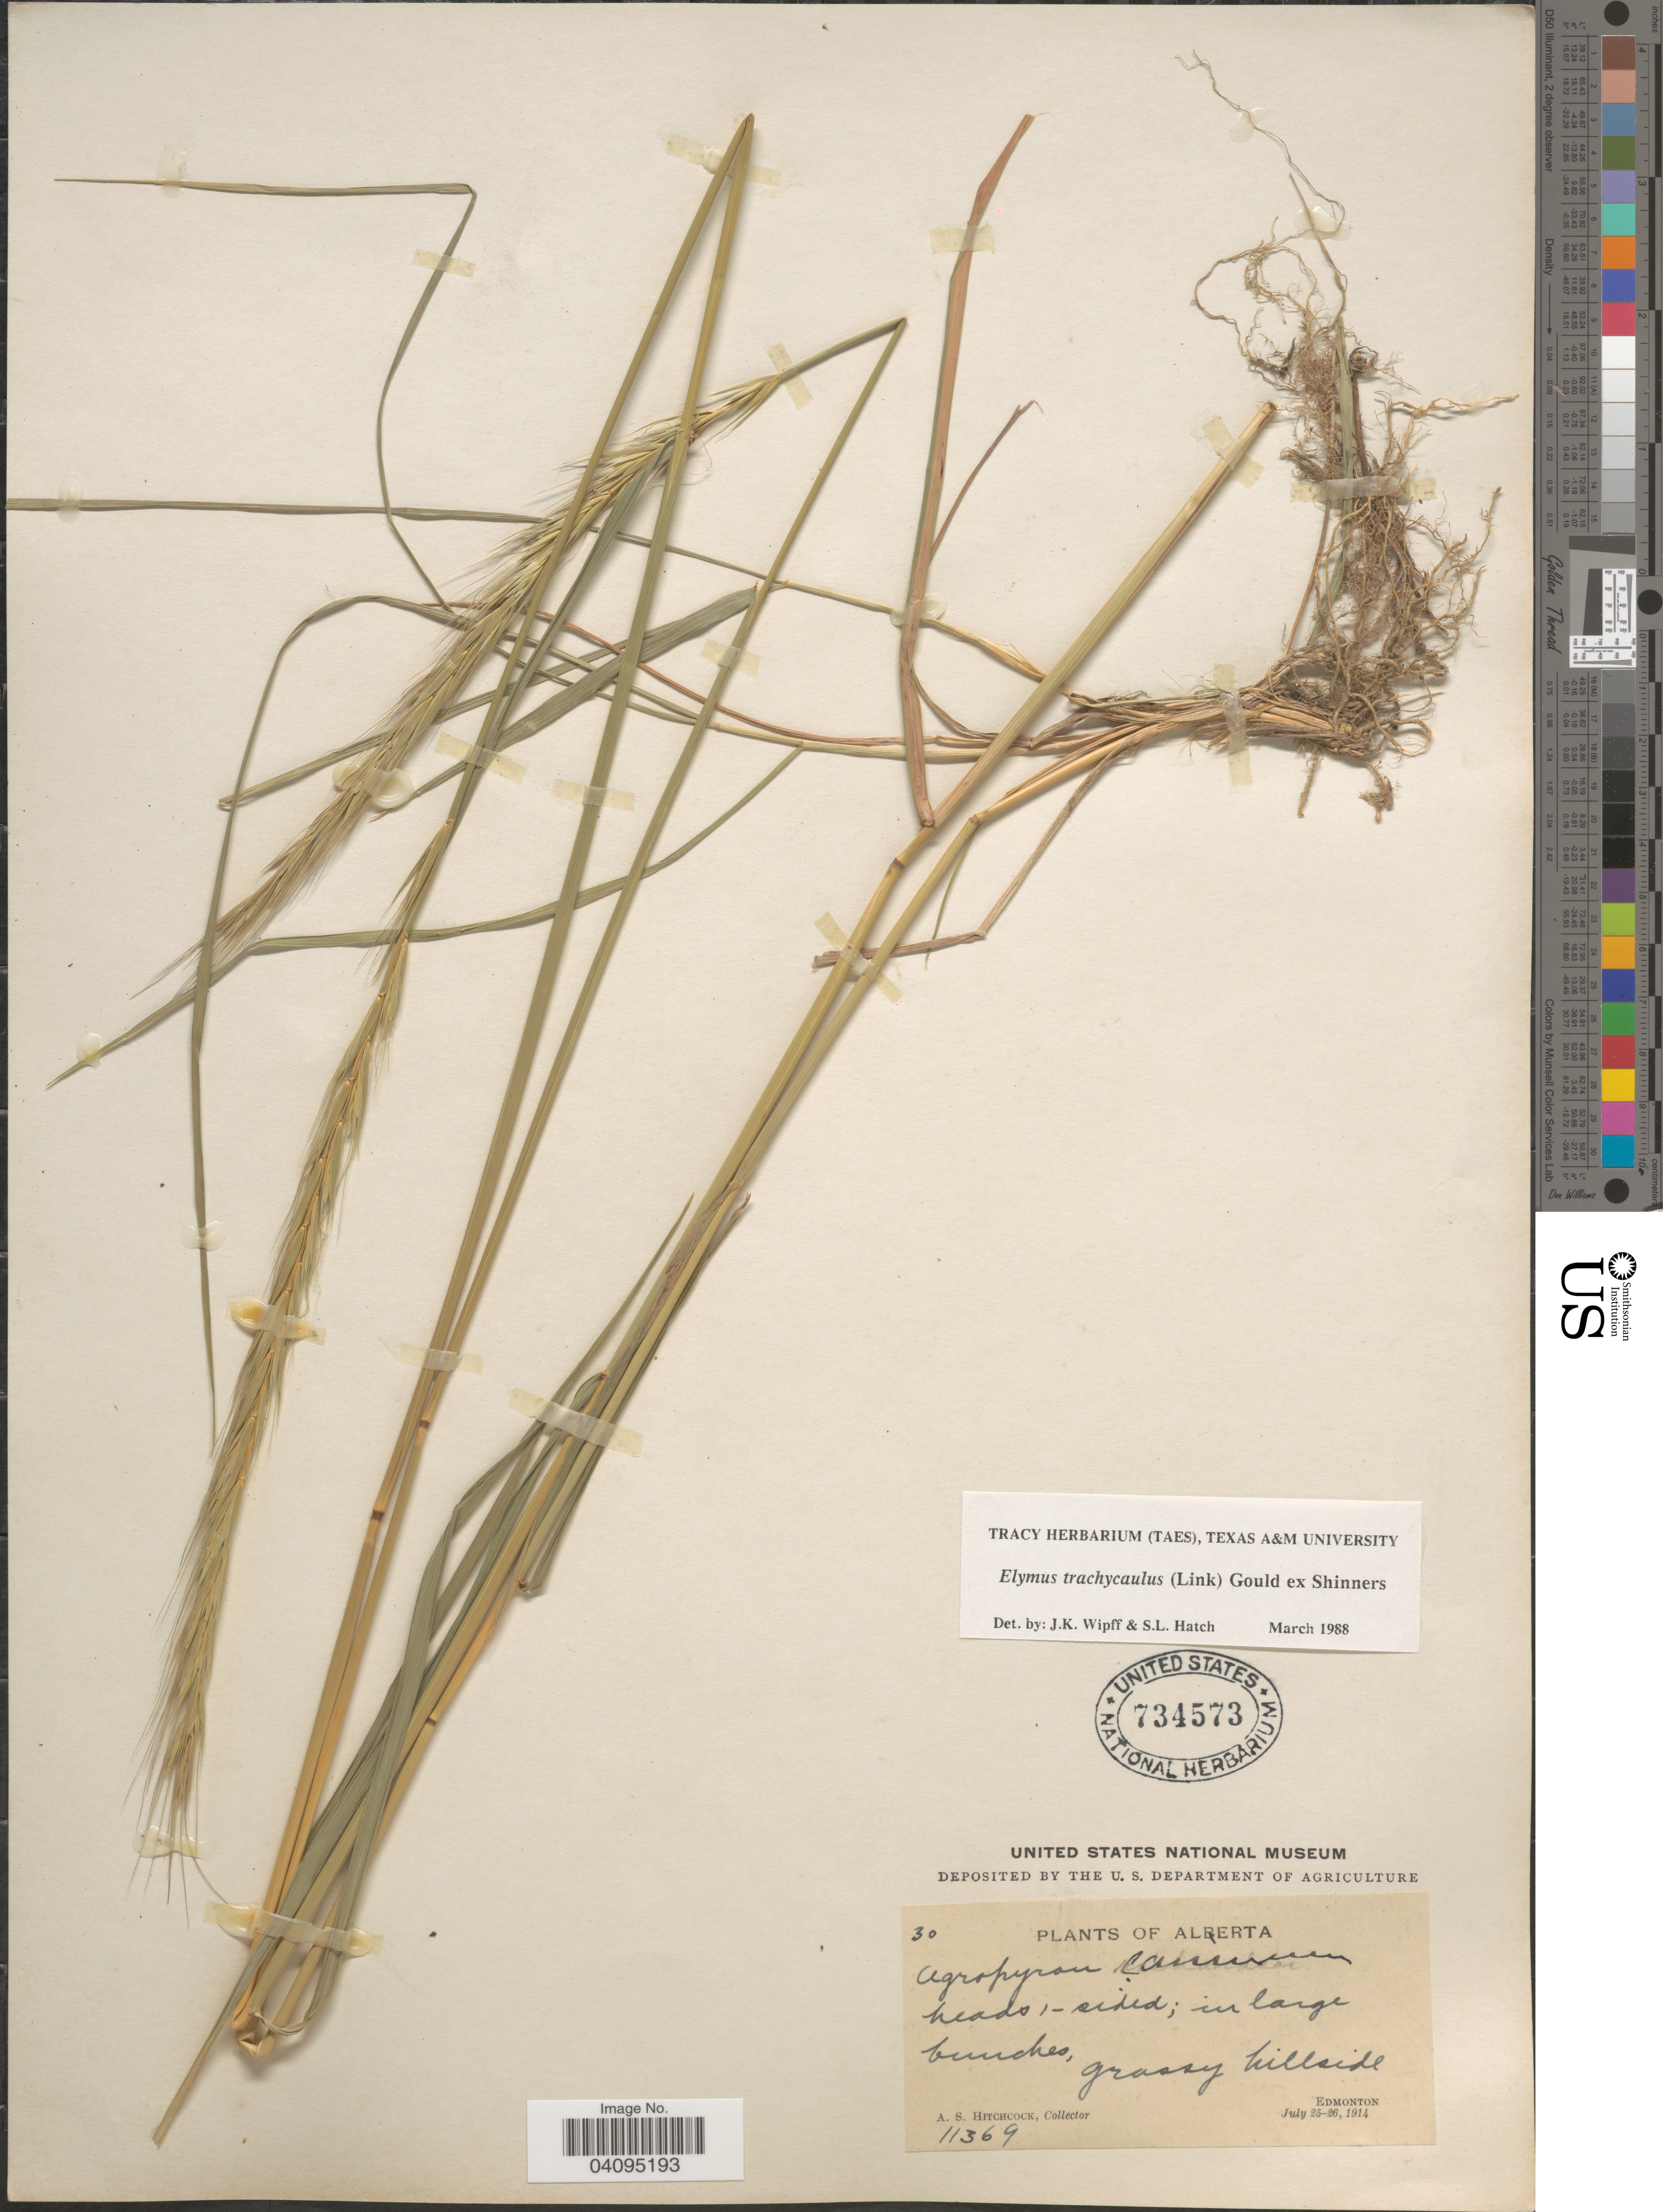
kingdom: Plantae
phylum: Tracheophyta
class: Liliopsida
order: Poales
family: Poaceae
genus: Elymus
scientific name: Elymus trachycaulus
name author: (Link) Gould ex Shinners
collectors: A. S. Hitchcock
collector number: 11369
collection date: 1914-07-25/1914-07-26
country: Canada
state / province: Alberta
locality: Edmonton.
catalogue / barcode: US 734573